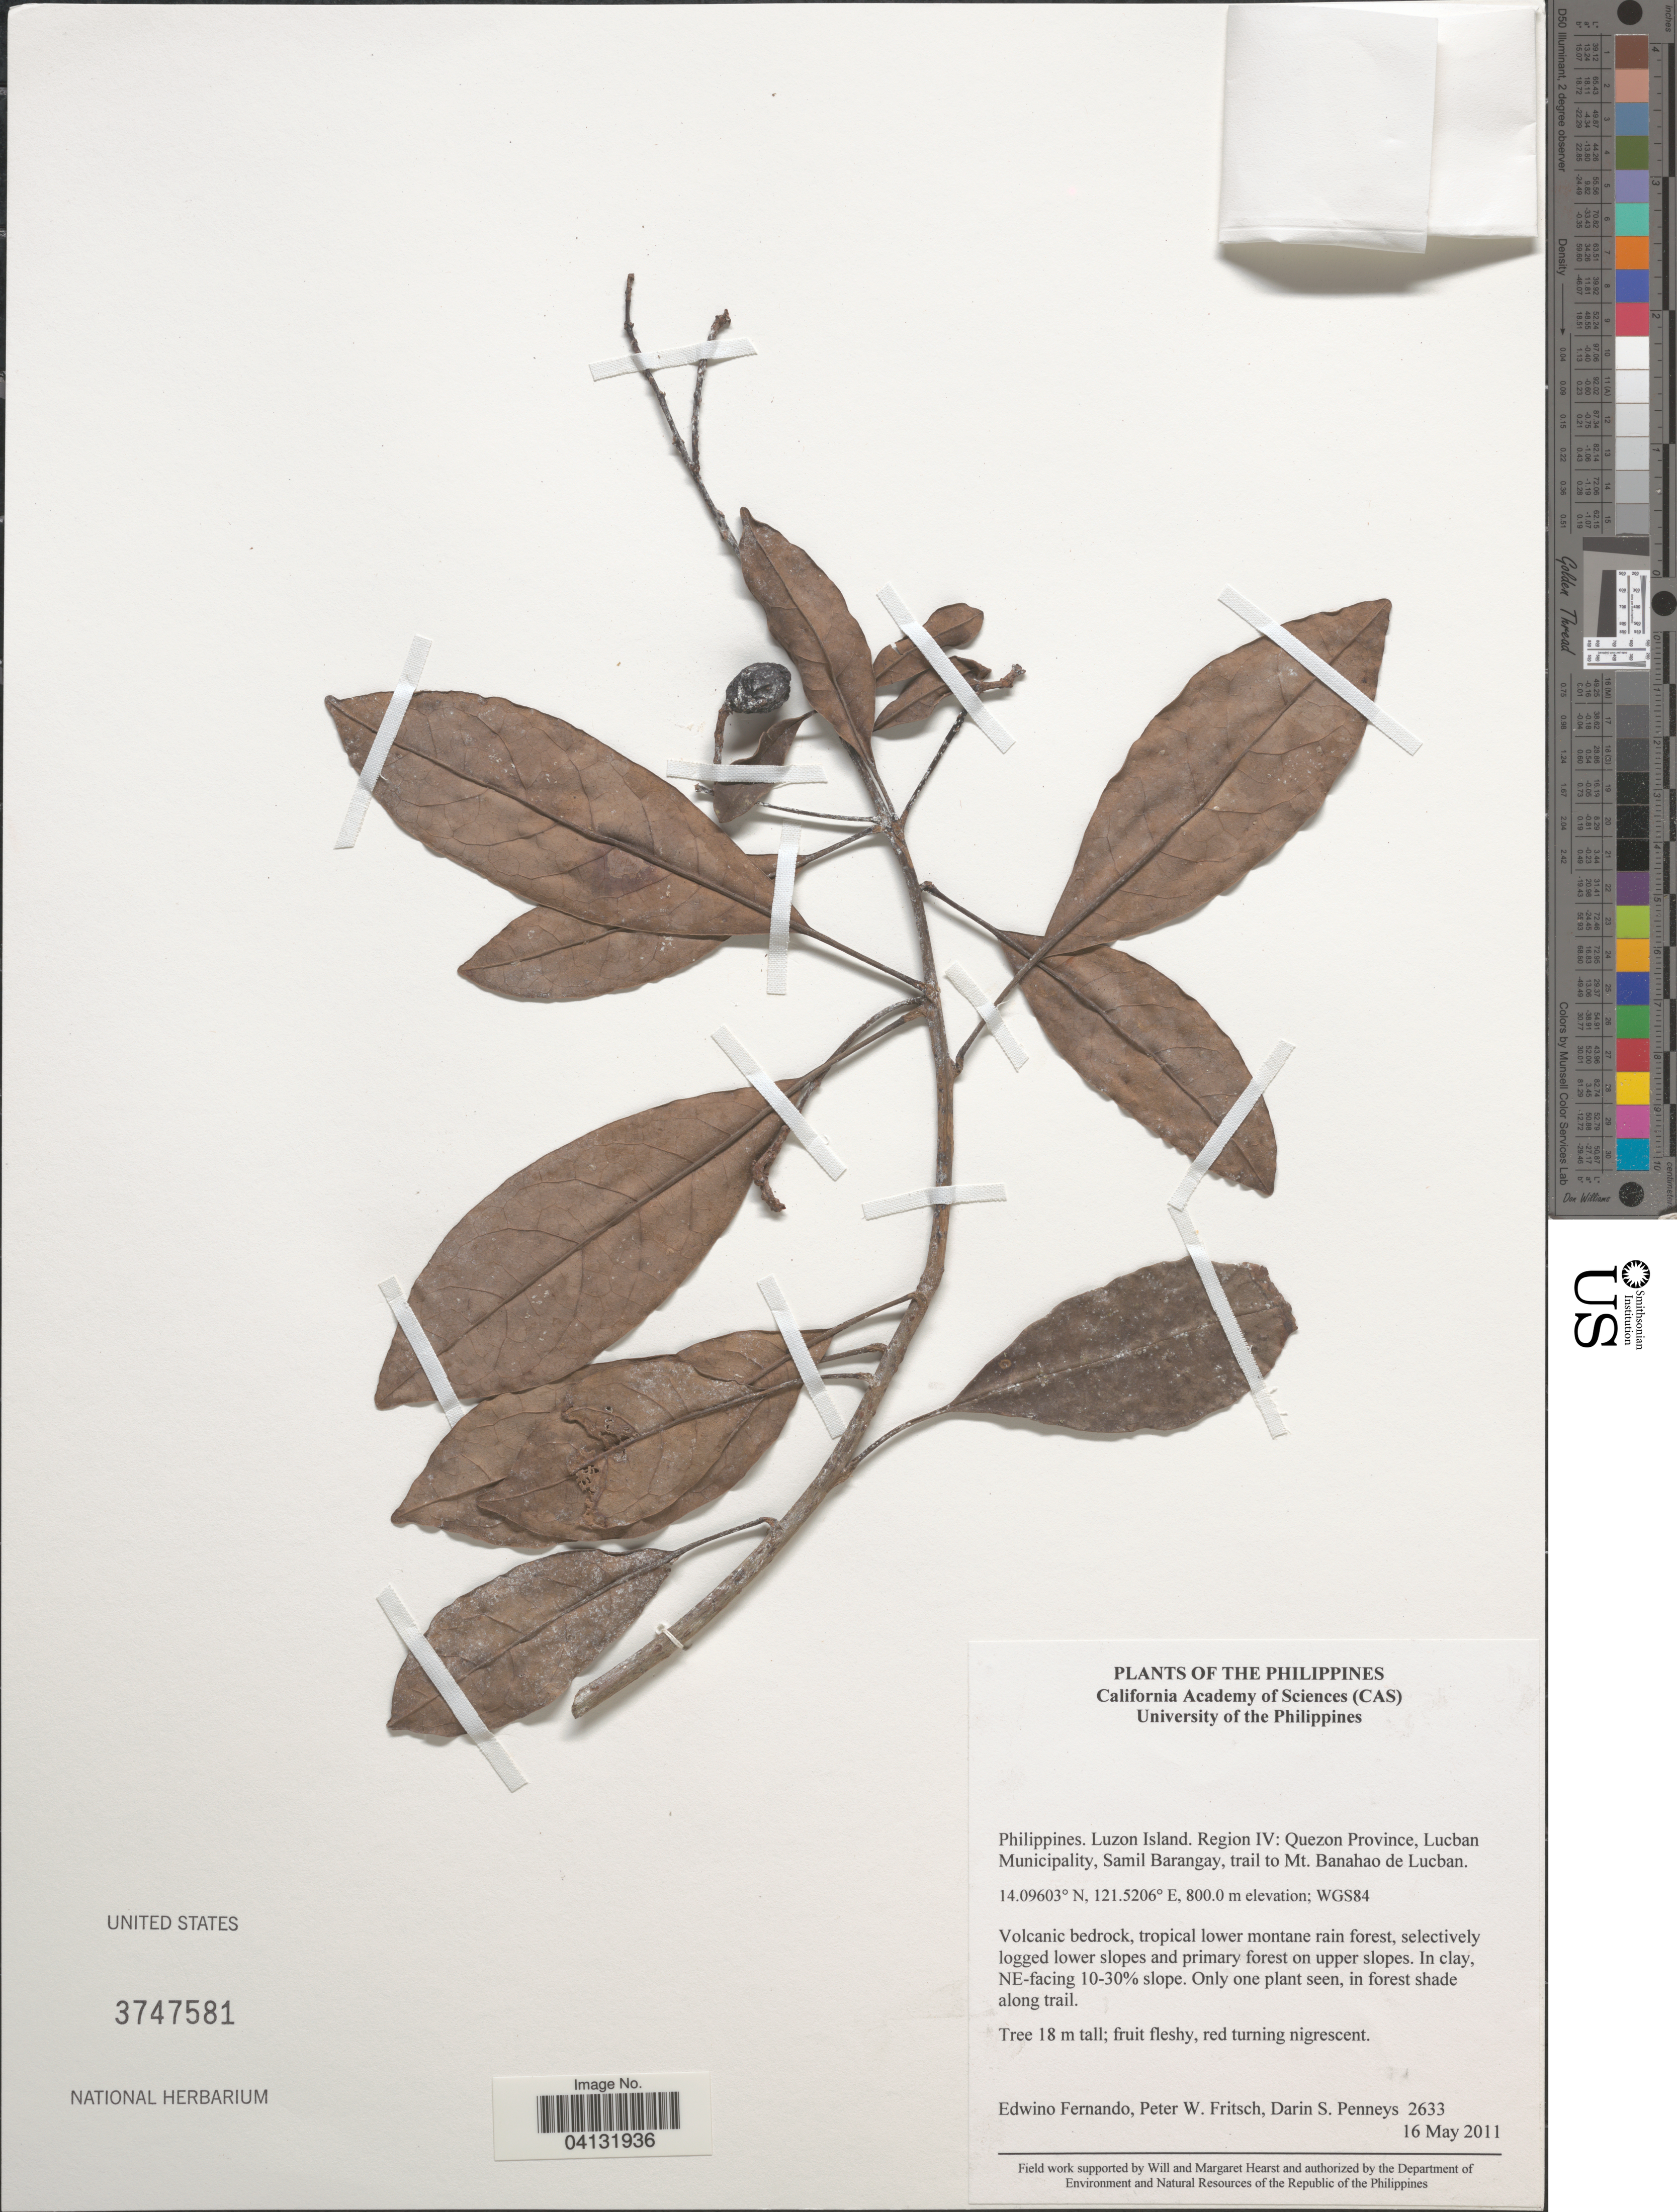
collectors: E. S. Fernando, P. W. Fritsch & D. S. Penneys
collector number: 2633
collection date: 2011-05-16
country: Philippines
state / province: Calabarzon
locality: Luzon Island. Region IV: Quezon Province, Lucban Municipality, Samil Barangay, trail to Mt. Banahao de Lucban. WGS84. NE-facing 10-30% slope.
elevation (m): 800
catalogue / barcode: US 3747581